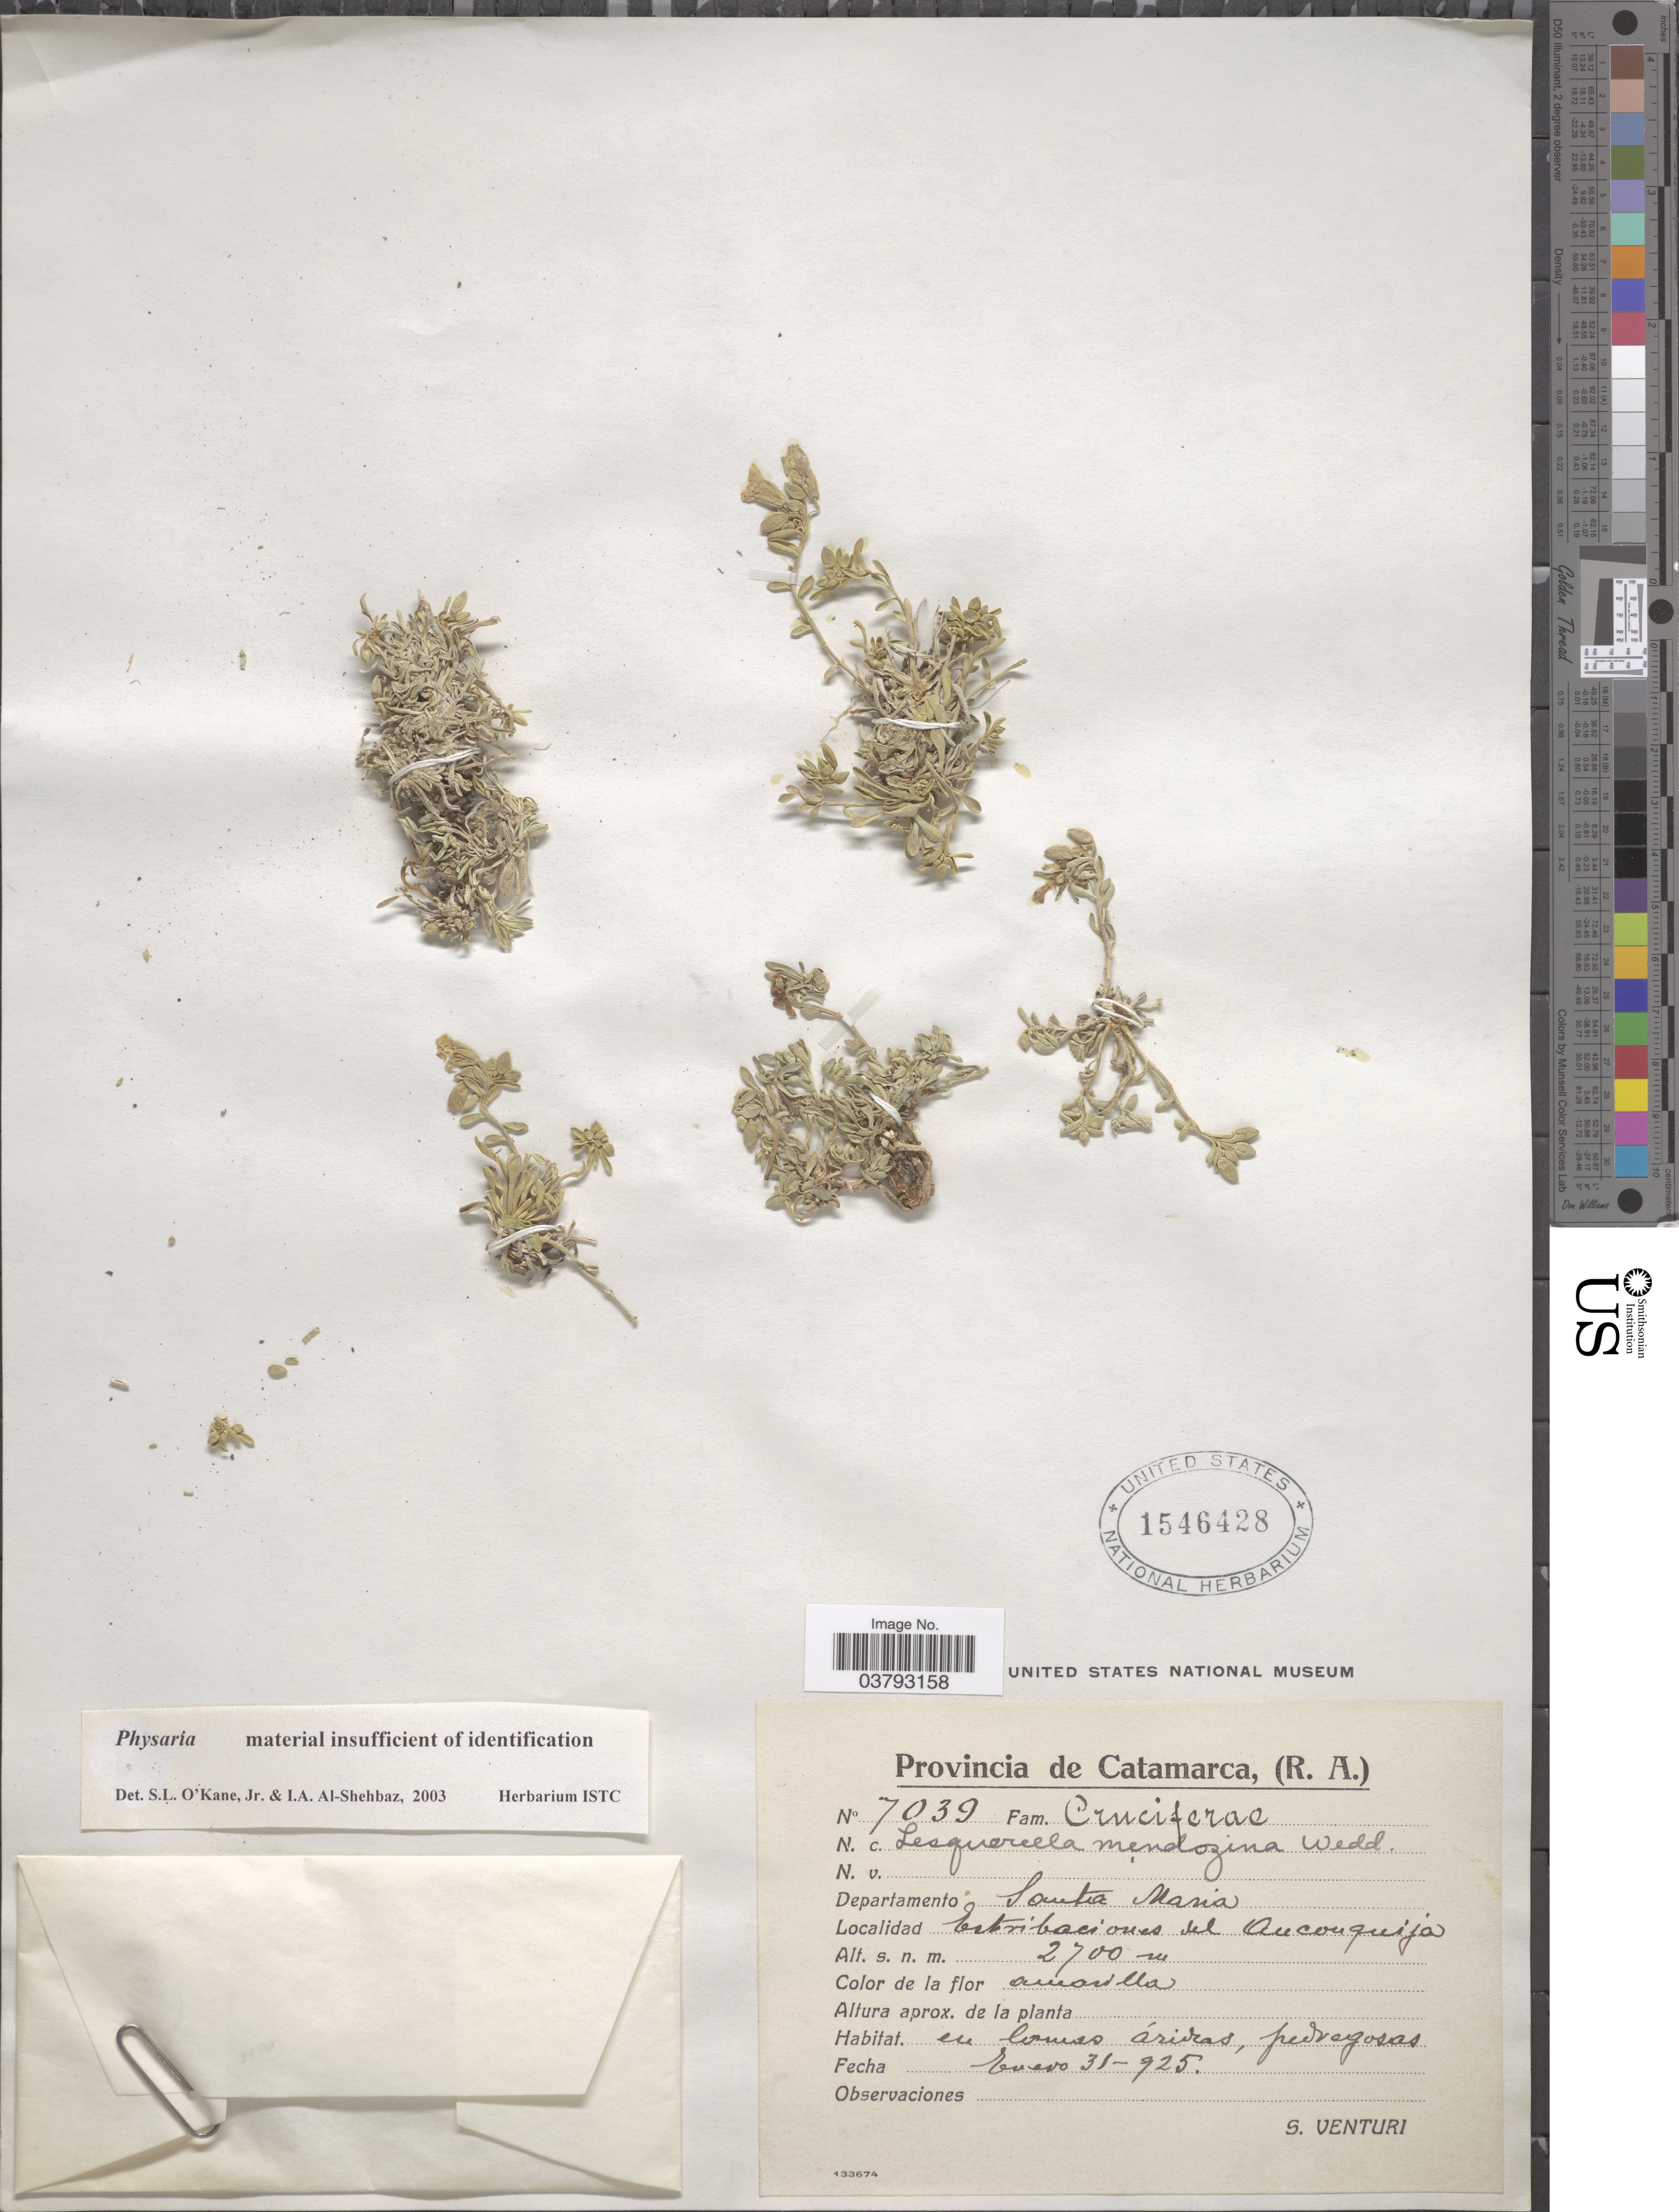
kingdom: Plantae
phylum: Tracheophyta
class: Magnoliopsida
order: Brassicales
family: Brassicaceae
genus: Physaria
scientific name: Physaria sp.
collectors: S. Venturi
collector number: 7039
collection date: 1925-01-31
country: Argentina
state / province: Catamarca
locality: Departamento Santa Maria. Estribaciones del Anconquija.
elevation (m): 2700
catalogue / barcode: US 1546428